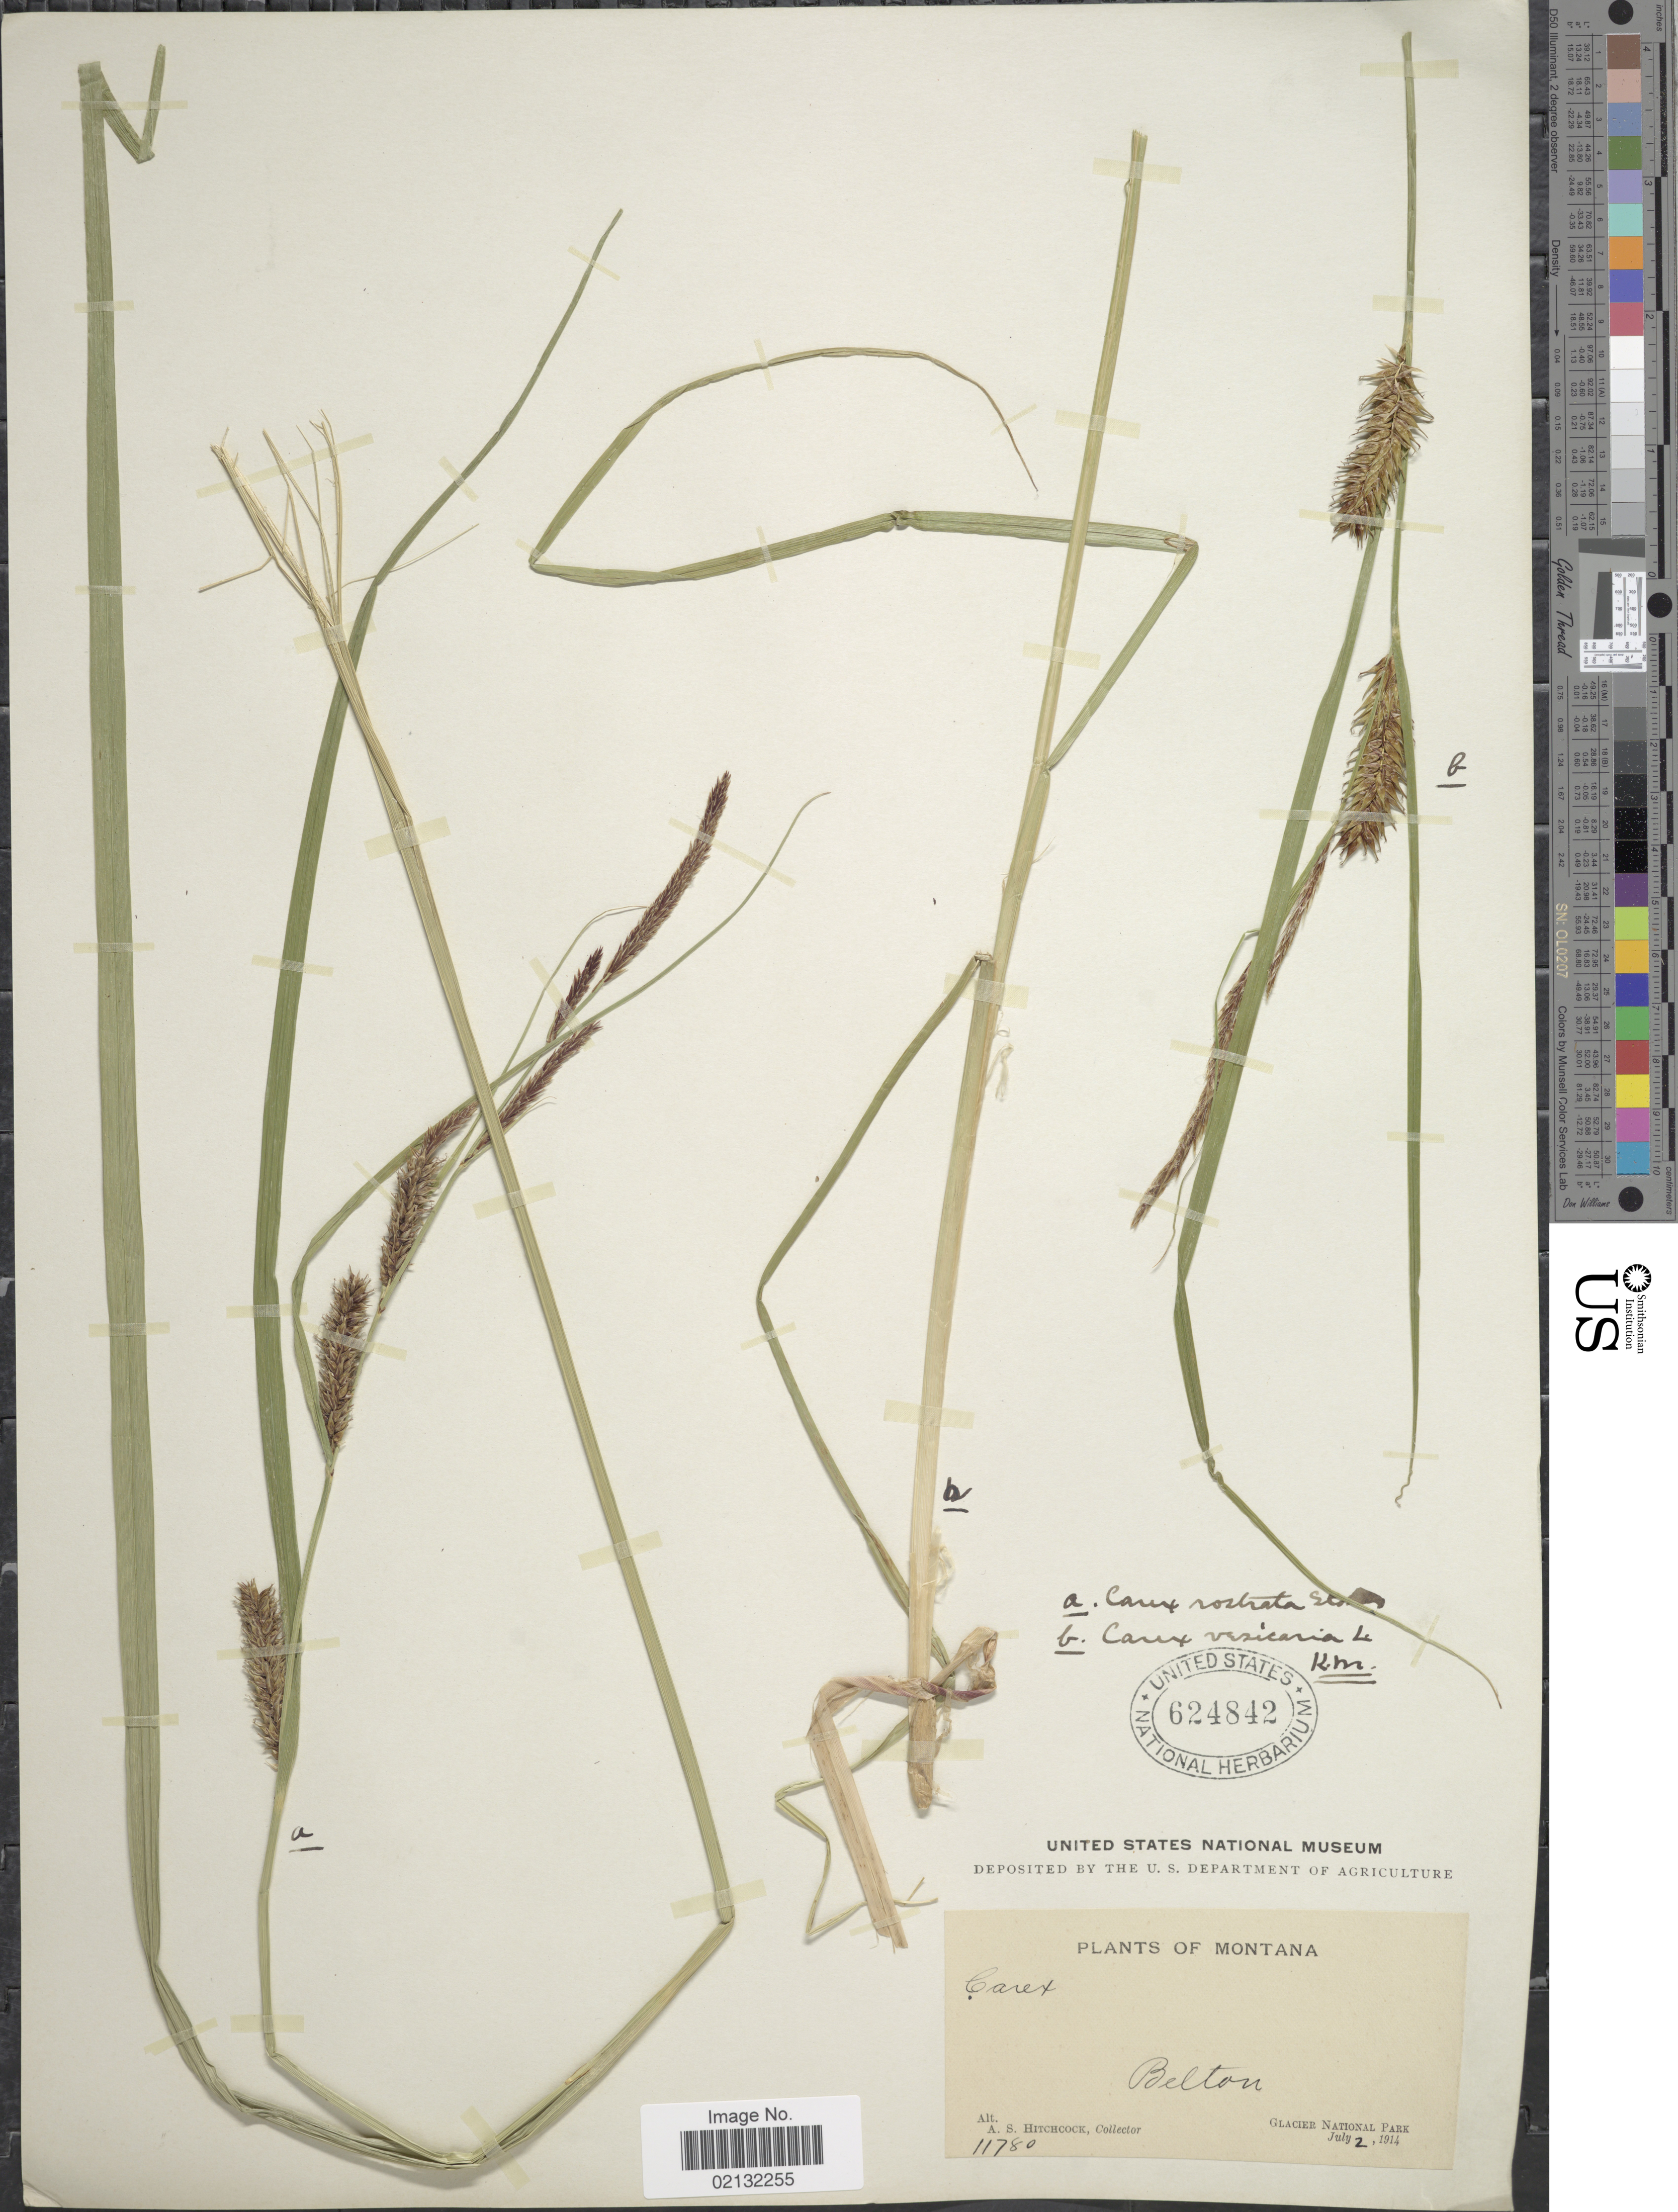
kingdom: Plantae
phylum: Tracheophyta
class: Liliopsida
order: Poales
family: Cyperaceae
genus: Carex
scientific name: Carex rostrata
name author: Stokes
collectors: A. S. Hitchcock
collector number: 11780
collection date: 1914-07-02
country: United States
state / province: Montana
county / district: Flathead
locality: Belton, Glacier National Park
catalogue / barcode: US 624842